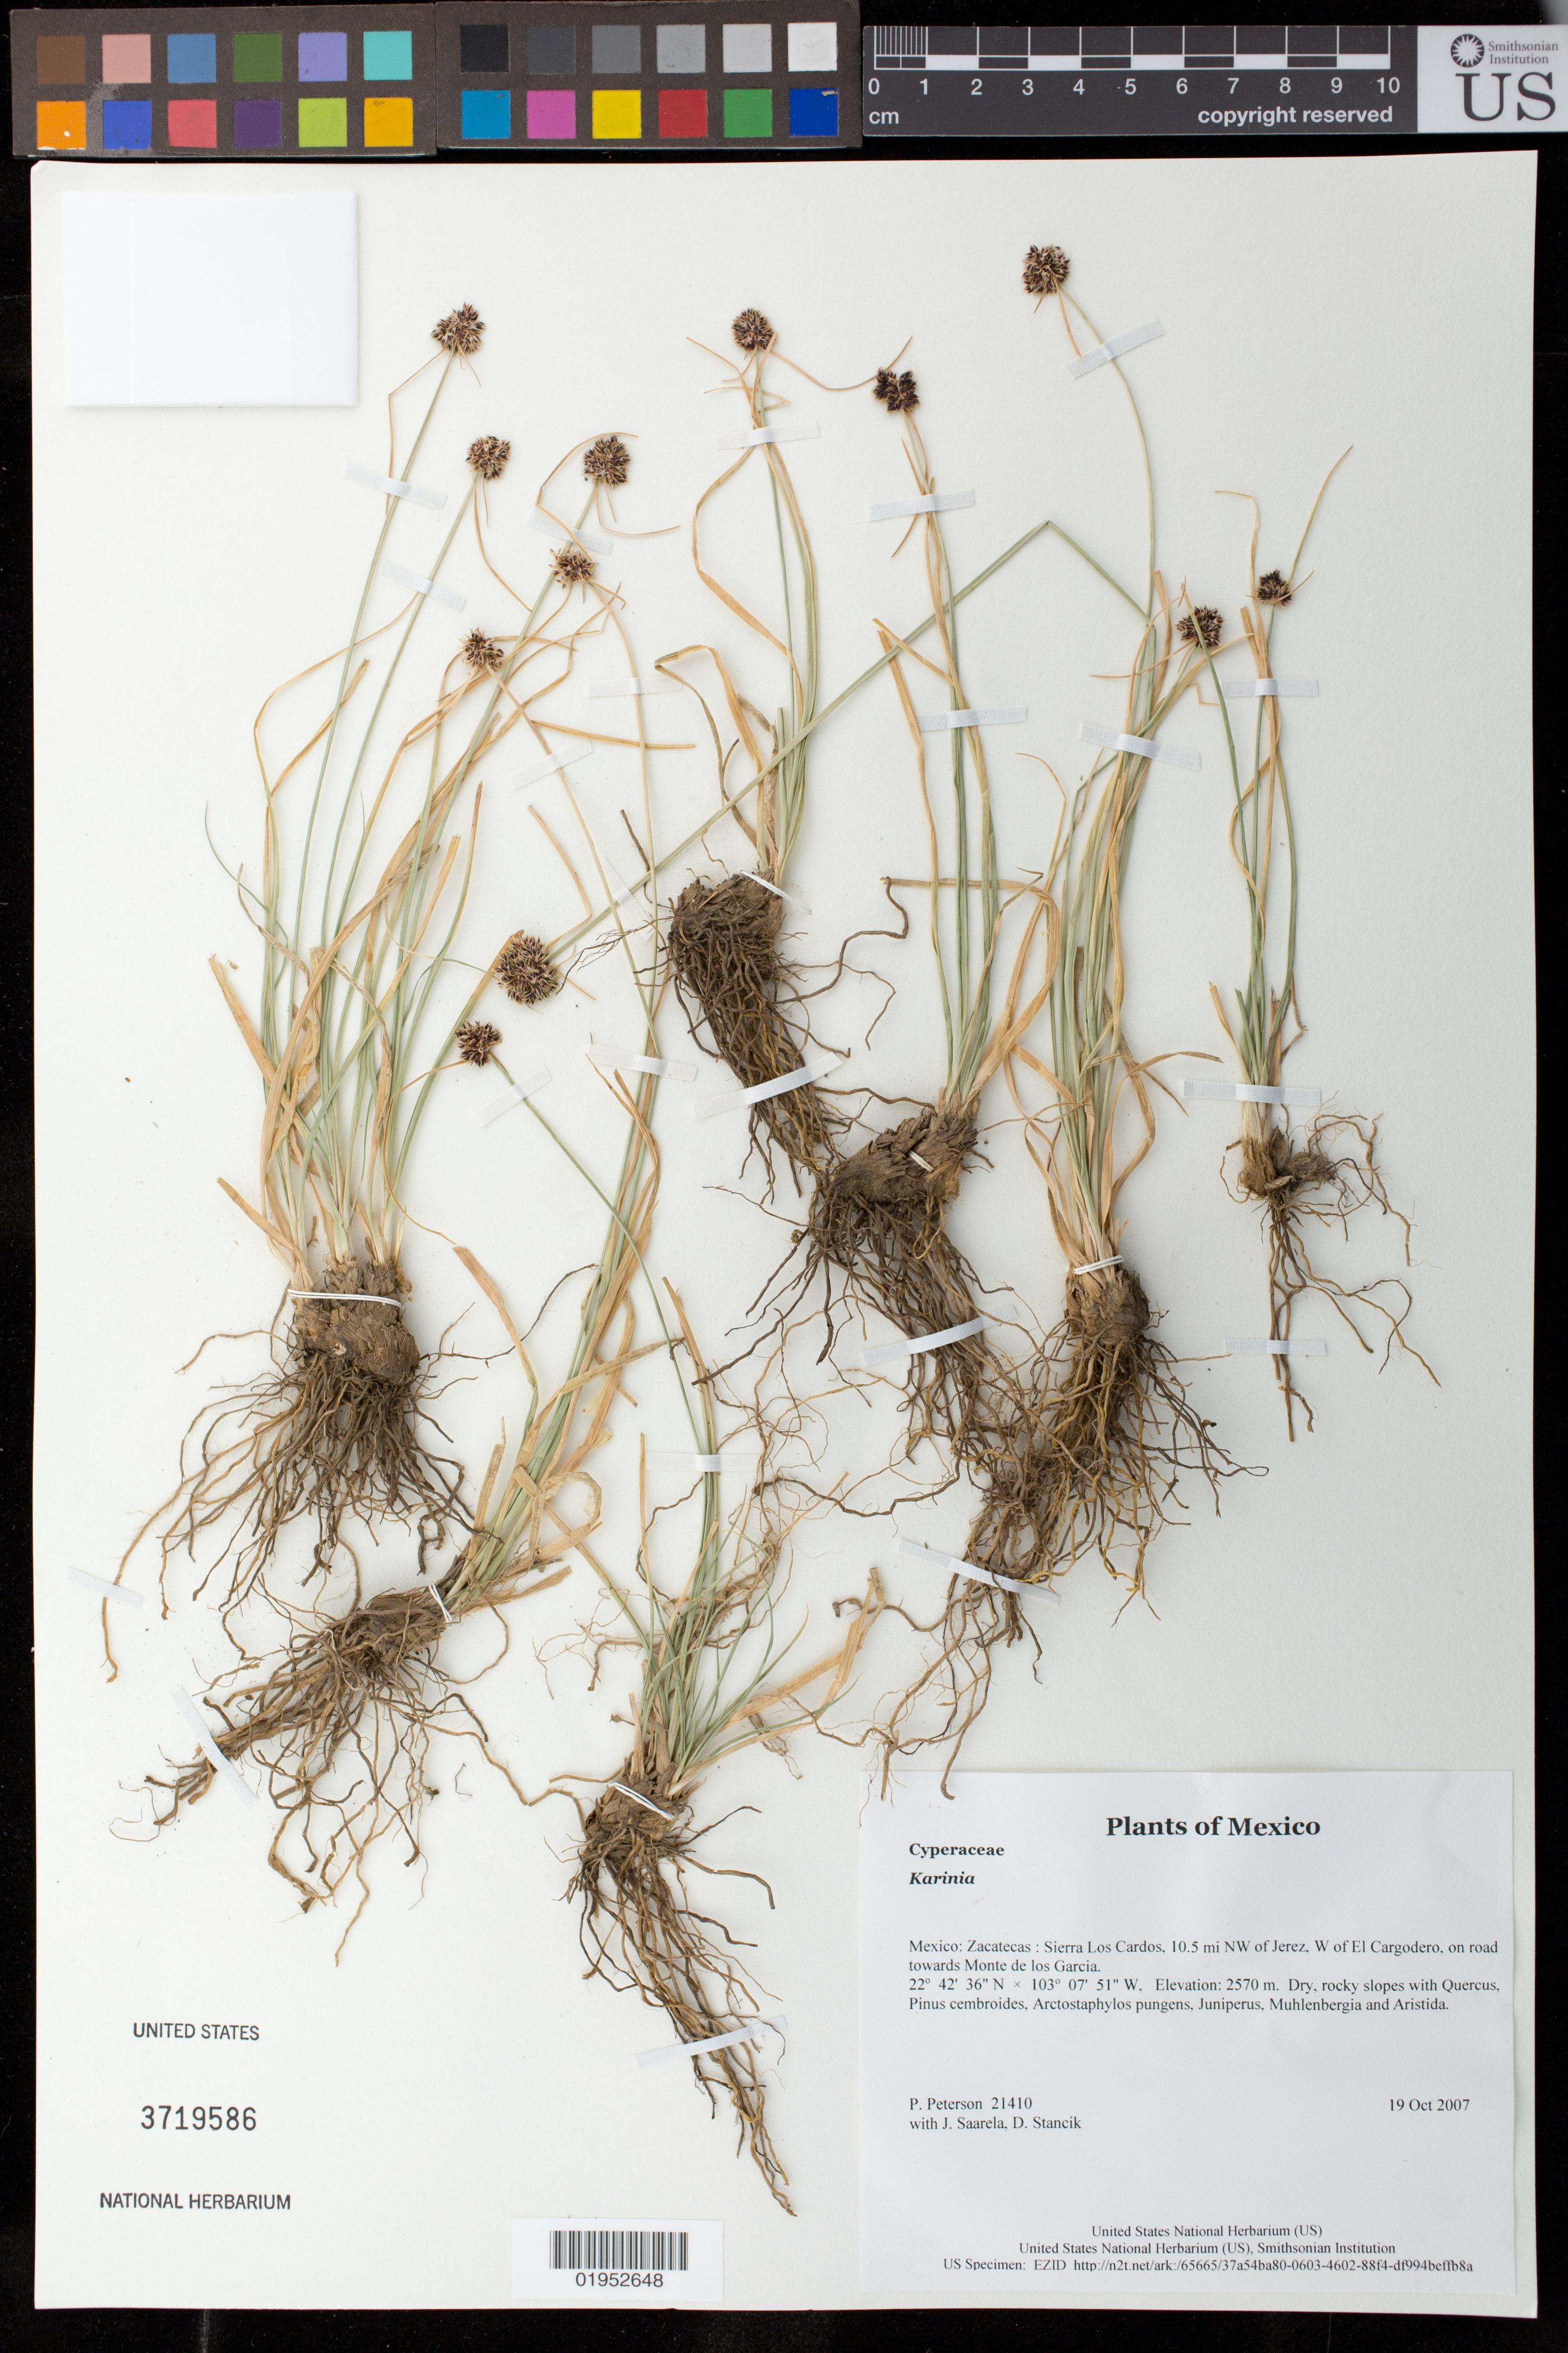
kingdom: Plantae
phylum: Tracheophyta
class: Liliopsida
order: Poales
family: Cyperaceae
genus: Scirpoides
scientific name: Scirpoides mexicana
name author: (C.B. Clarke ex Britton) Goetgh. ex C. S. Reid & J.R. Carter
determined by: Strong, Mark T., (BOT), Smithsonian Institution - National Museum of Natural History (UNITED STATES)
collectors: P. M. Peterson, J. Saarela & D. Stancik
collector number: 21410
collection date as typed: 19 Oct 2007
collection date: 2007-10-19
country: Mexico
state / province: Zacatecas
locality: Sierra Los Cardos, 10.5 mi NW of Jerez, W of El Cargodero, on road towards Monte de los Garcia.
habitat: Dry, rocky slopes with Quercus, Pinus cembroides, Arctostaphylos pungens, Juniperus, Muhlenbergia and Aristida.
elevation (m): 2570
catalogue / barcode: US 3719586